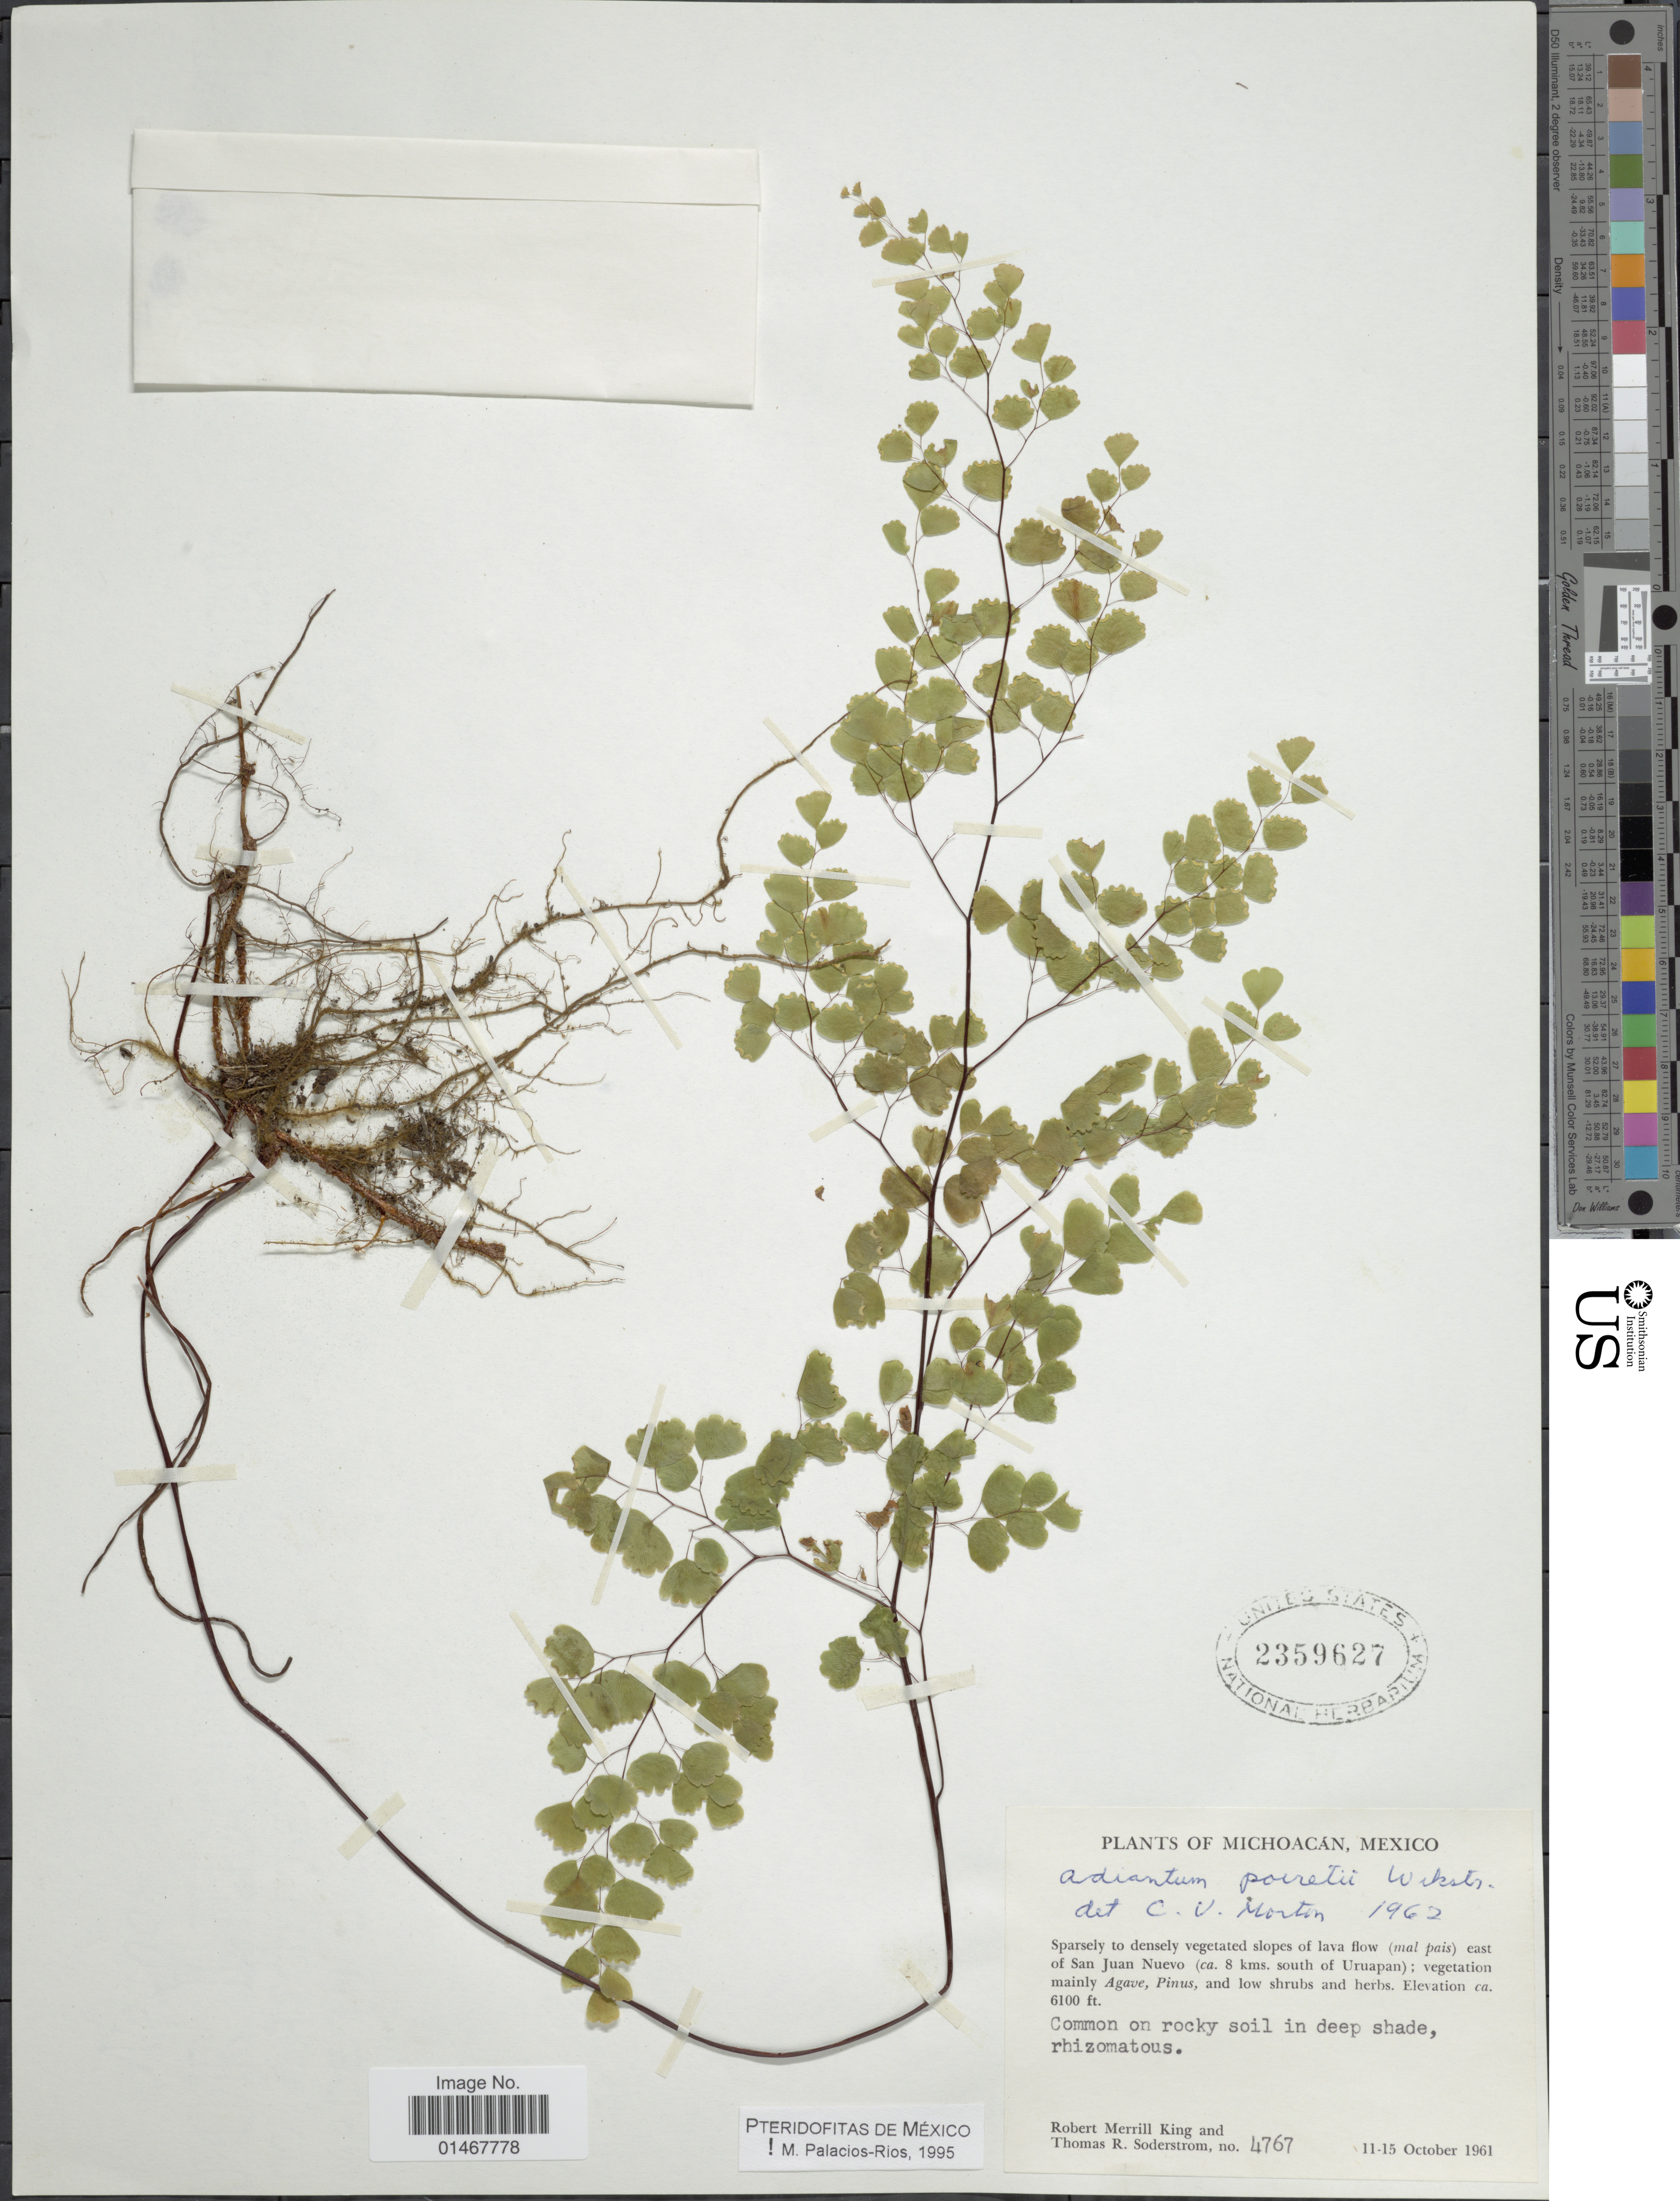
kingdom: Plantae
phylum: Tracheophyta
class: Polypodiopsida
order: Polypodiales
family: Pteridaceae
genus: Adiantum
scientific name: Adiantum poiretii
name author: Wikstr.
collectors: R. M. King & T. R. Soderstrom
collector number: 4767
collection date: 1961-10-11/1961-10-15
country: Mexico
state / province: Michoacán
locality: Sparsely to densely vegetated slopes of lava flow (mal pais) east of San Juan Nuevo (ca. 8 kms south of Uruapan)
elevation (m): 1859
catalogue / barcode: US 2359627